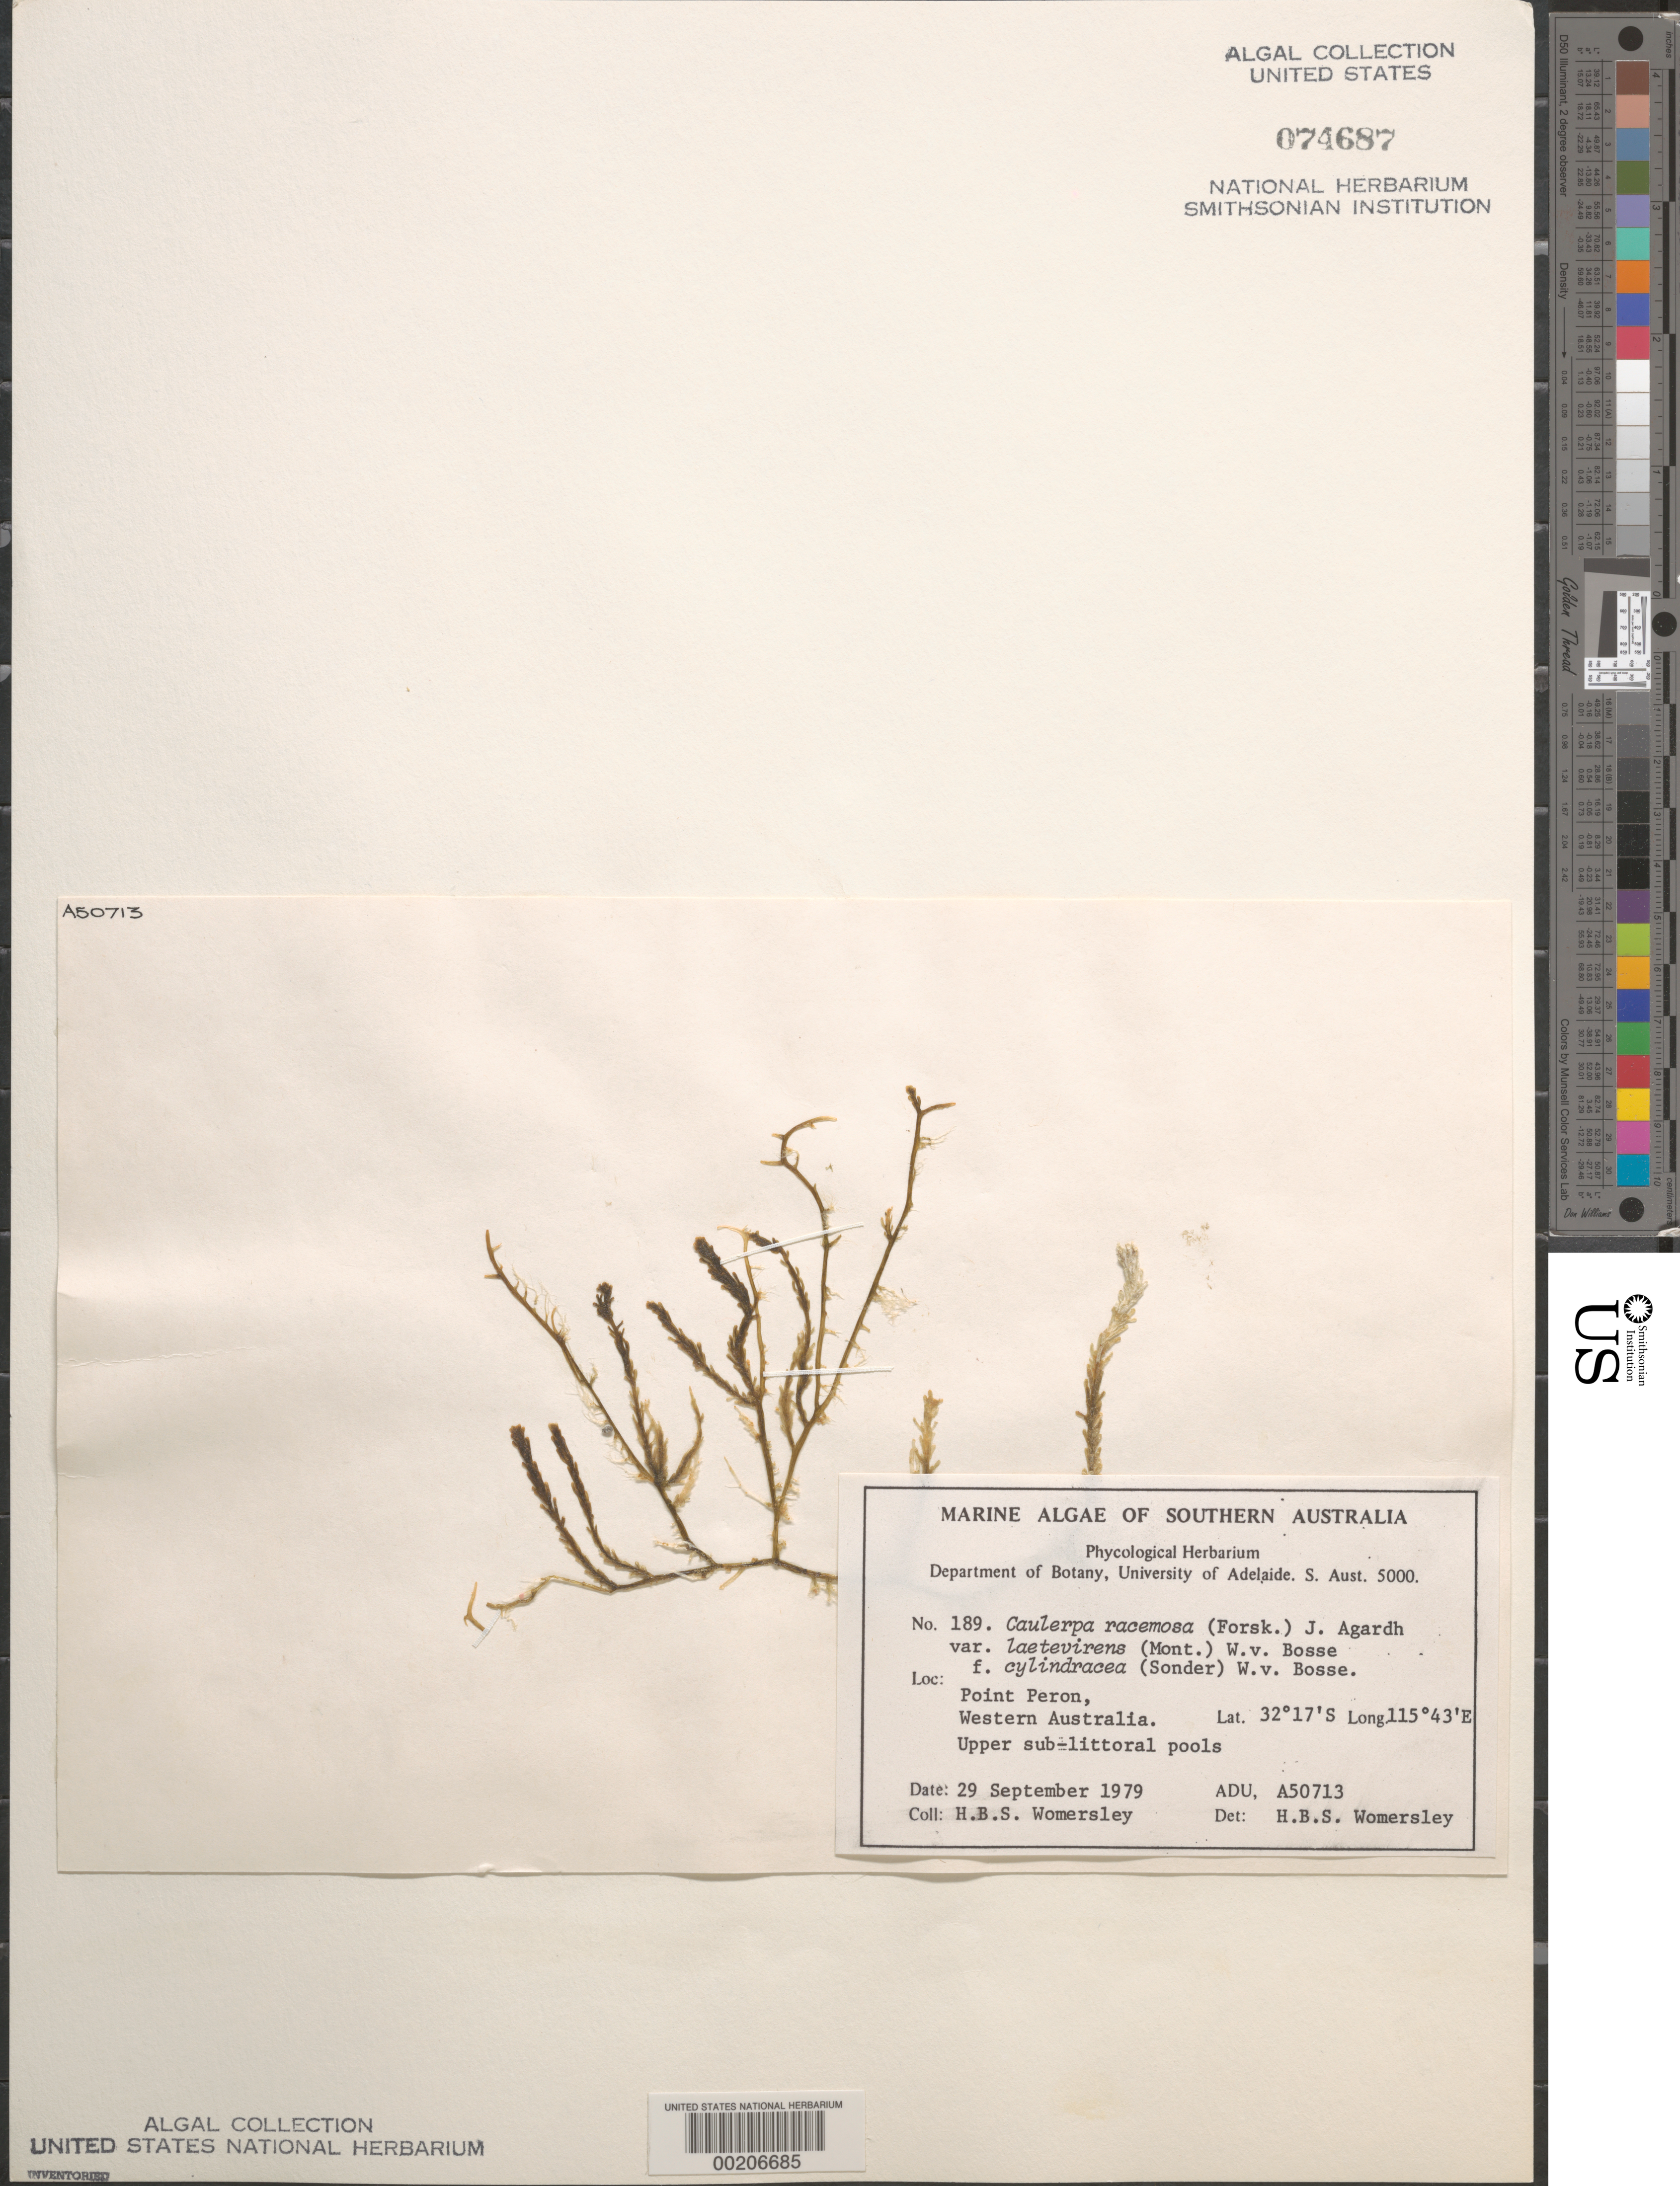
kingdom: Plantae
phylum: Chlorophyta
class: Ulvophyceae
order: Bryopsidales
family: Caulerpaceae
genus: Caulerpa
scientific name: Caulerpa racemosa var. laetevirens forma cylindracea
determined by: Womersley, H. B. S.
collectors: H. B. S. Womersley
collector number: ADU A50713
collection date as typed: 29 Sep 1979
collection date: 1979-09-29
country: Australia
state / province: Western Australia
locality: Point Peron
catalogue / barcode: US 74687